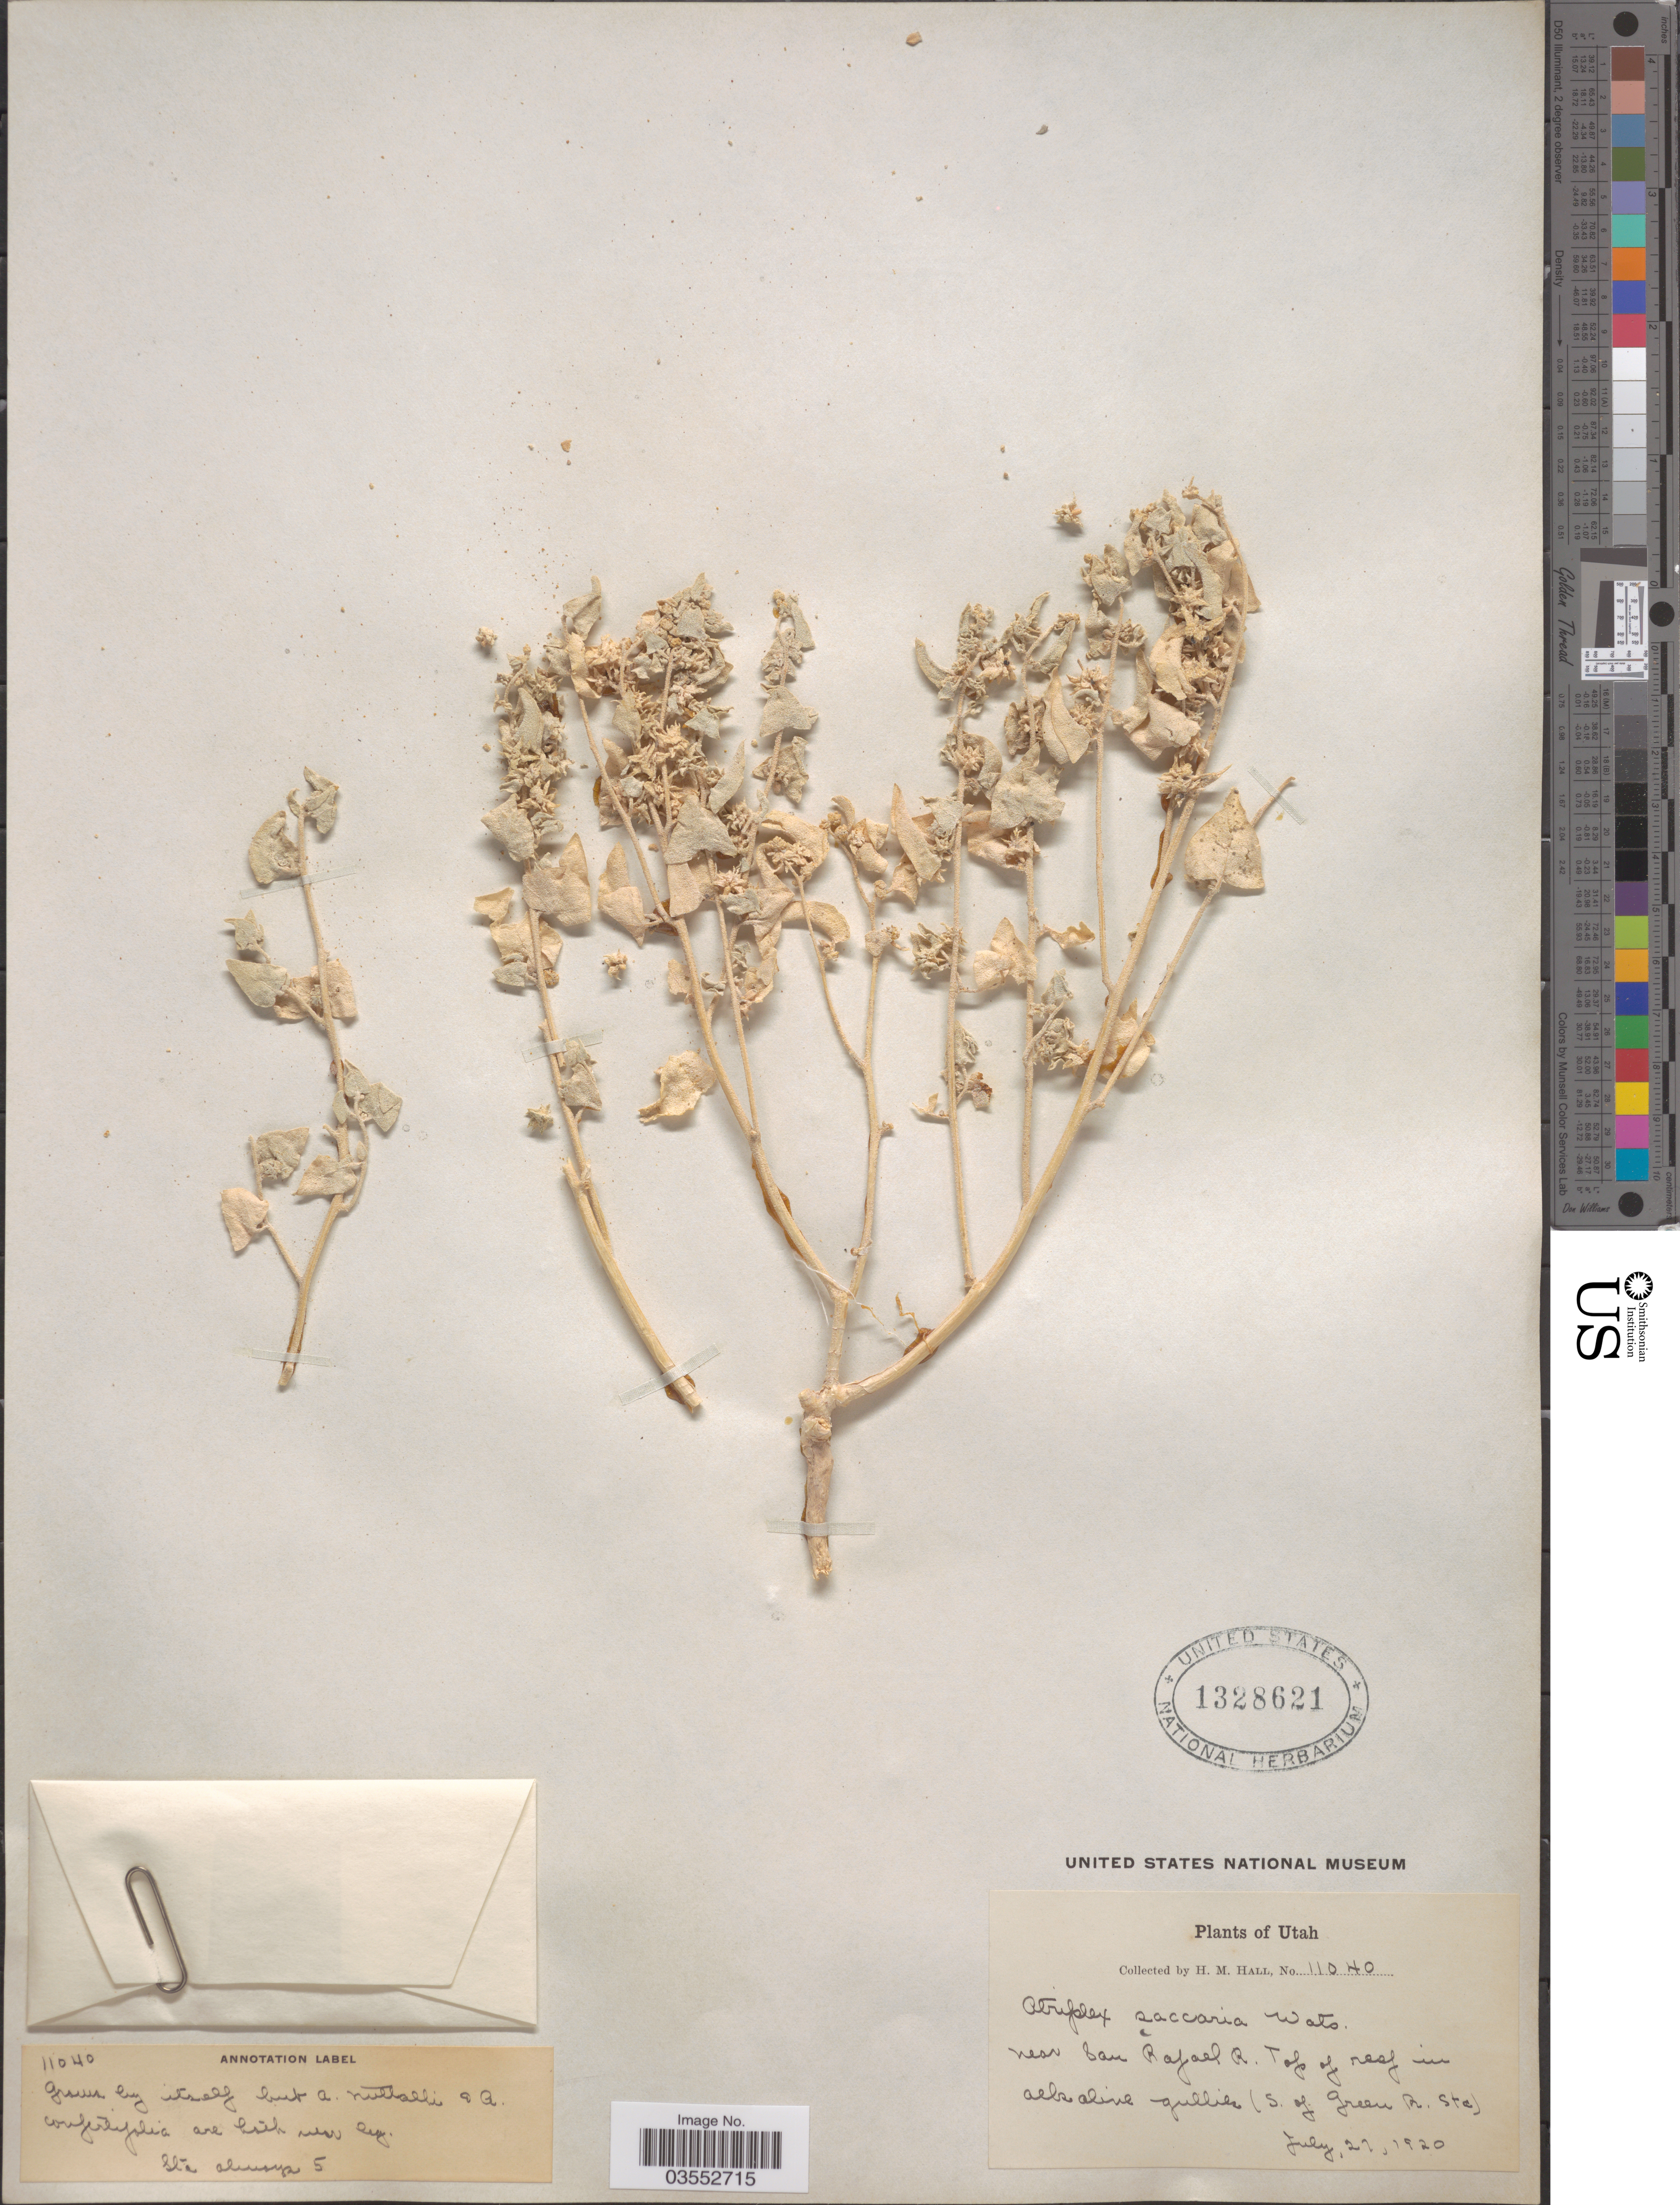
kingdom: Plantae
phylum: Tracheophyta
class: Magnoliopsida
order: Caryophyllales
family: Amaranthaceae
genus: Atriplex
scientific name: Atriplex saccaria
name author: S. Watson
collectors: H. M. Hall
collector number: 11040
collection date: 1920-07-27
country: United States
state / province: Utah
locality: Near San Rafael R. Top of reef (S. of Green R. Sta).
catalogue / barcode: US 1328621